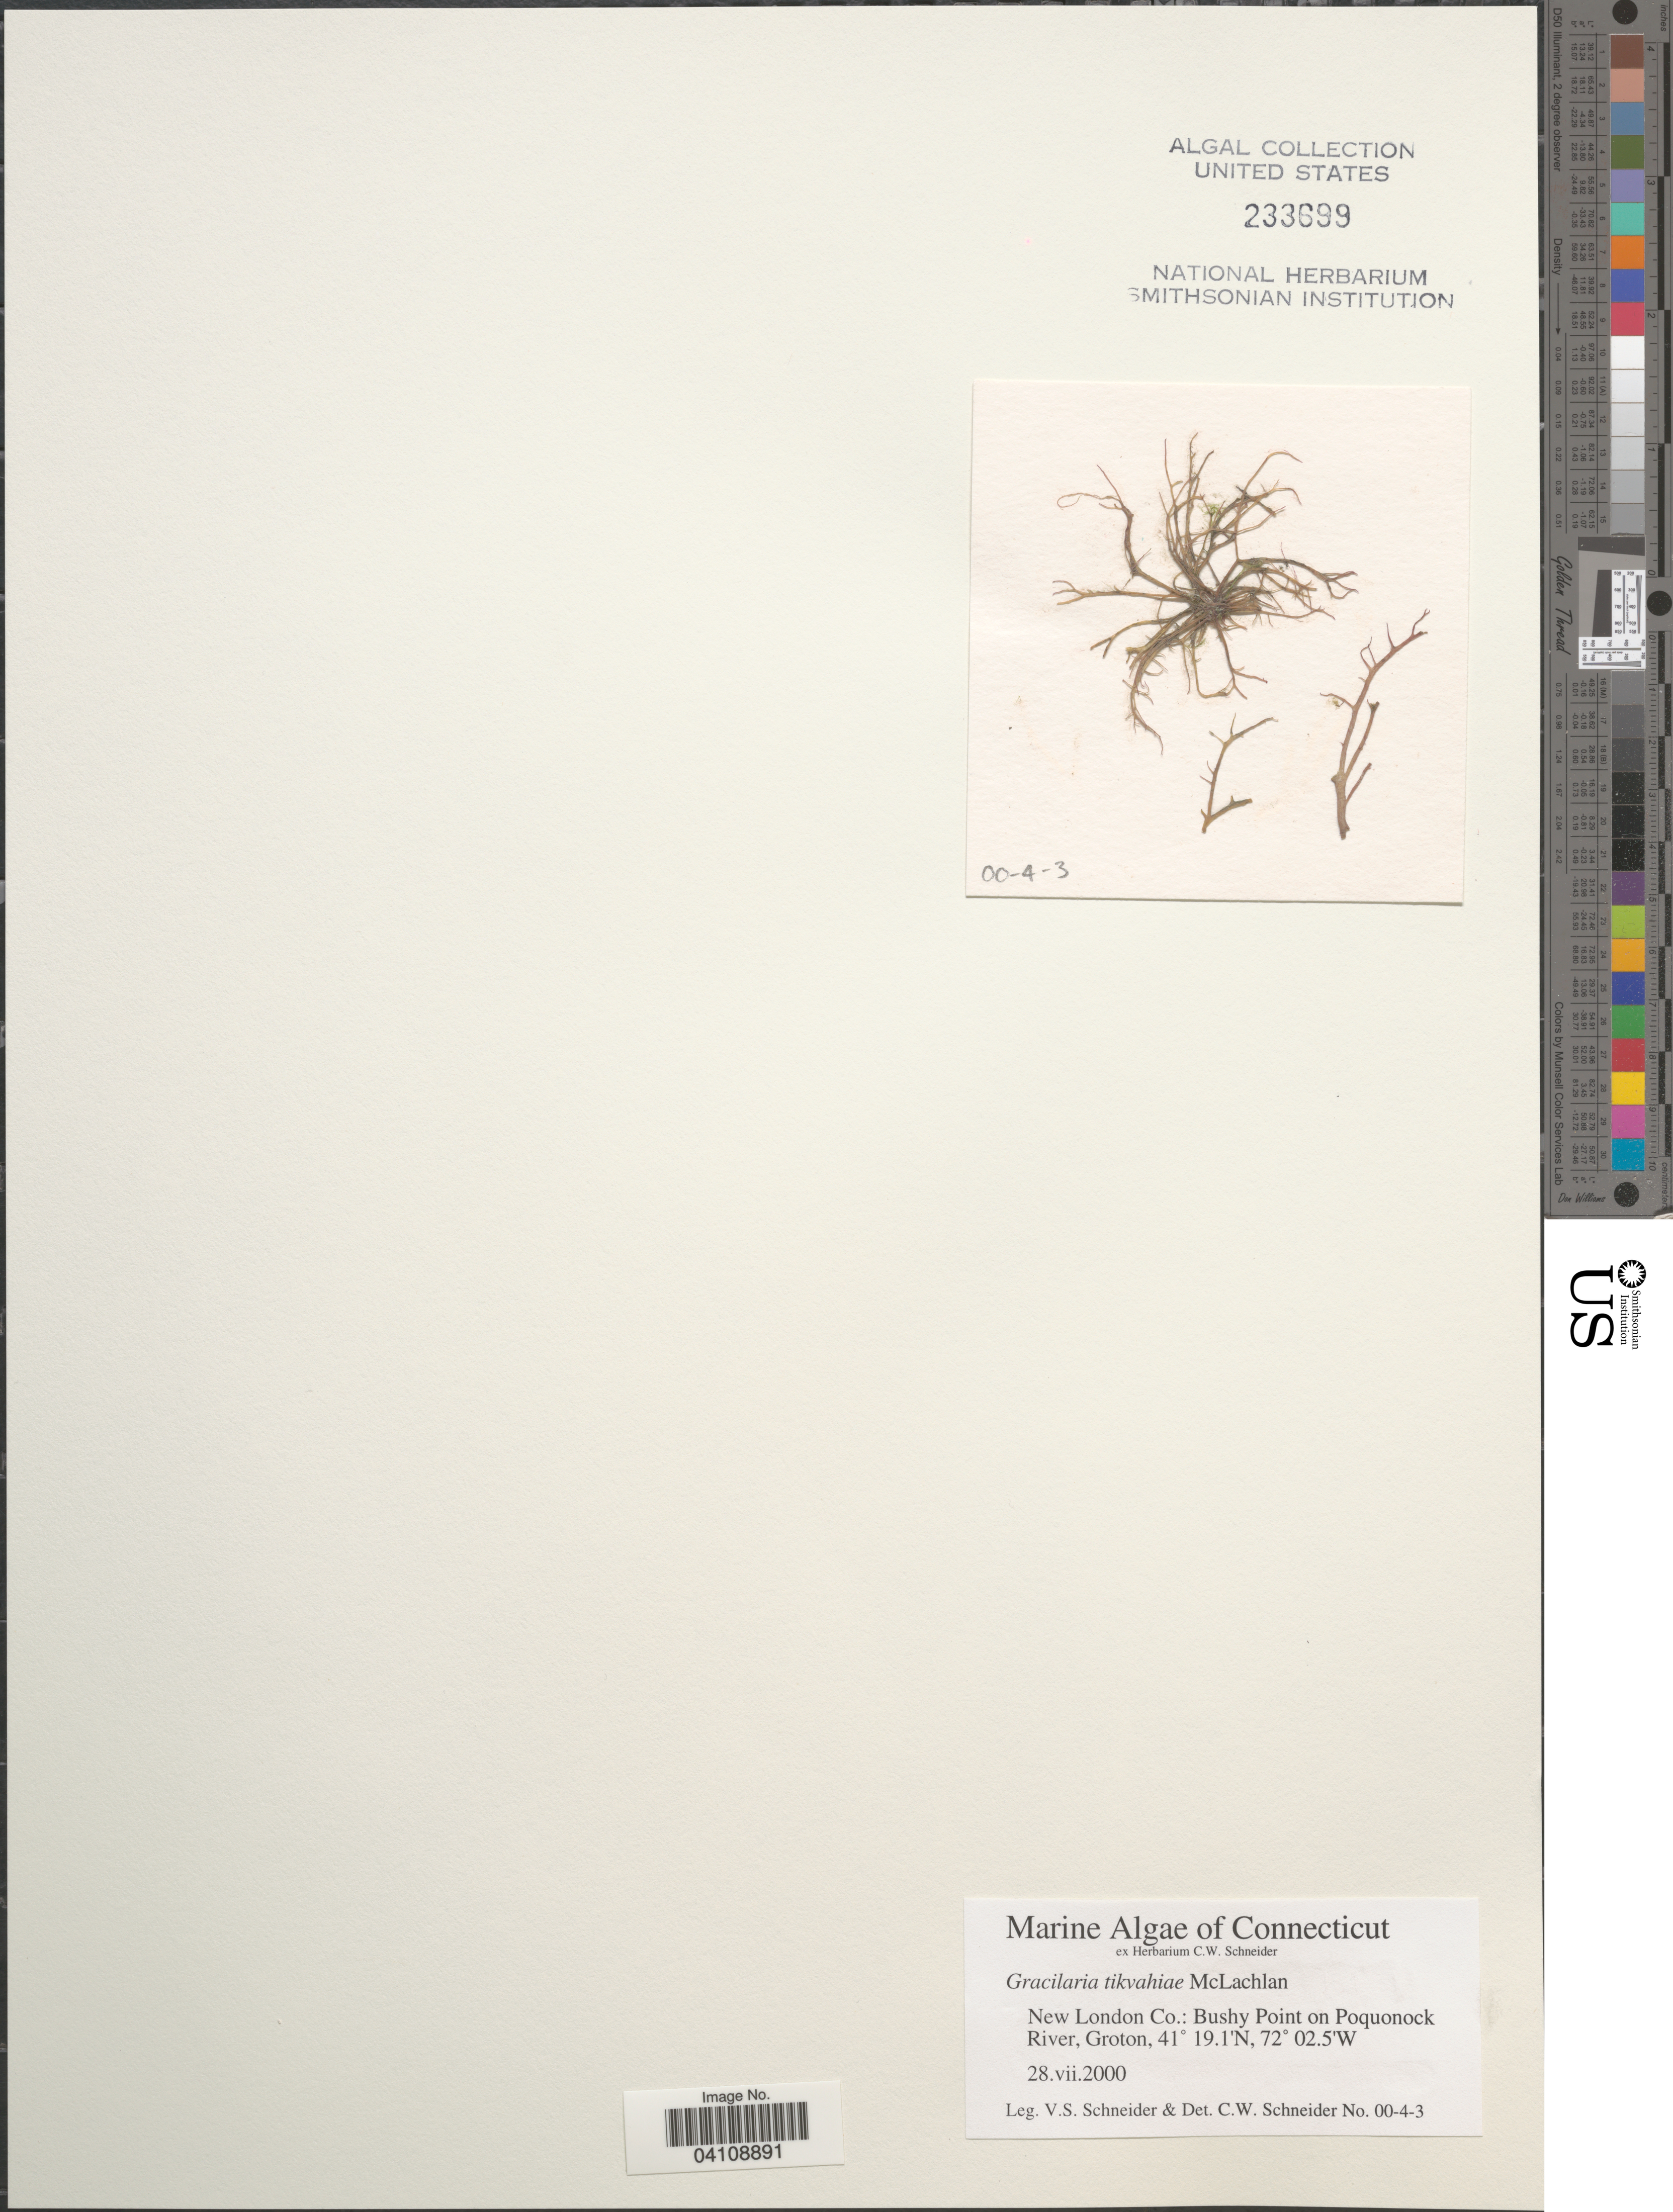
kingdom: Plantae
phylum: Rhodophyta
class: Florideophyceae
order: Gracilariales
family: Gracilariaceae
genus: Gracilaria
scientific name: Gracilaria tikvahiae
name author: McLachlan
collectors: V. Schneider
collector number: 00-4-3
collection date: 2000-07-28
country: United States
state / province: Connecticut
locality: New London Co.: Bushy Point on Poquonock River, Groton.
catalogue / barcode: US 233699